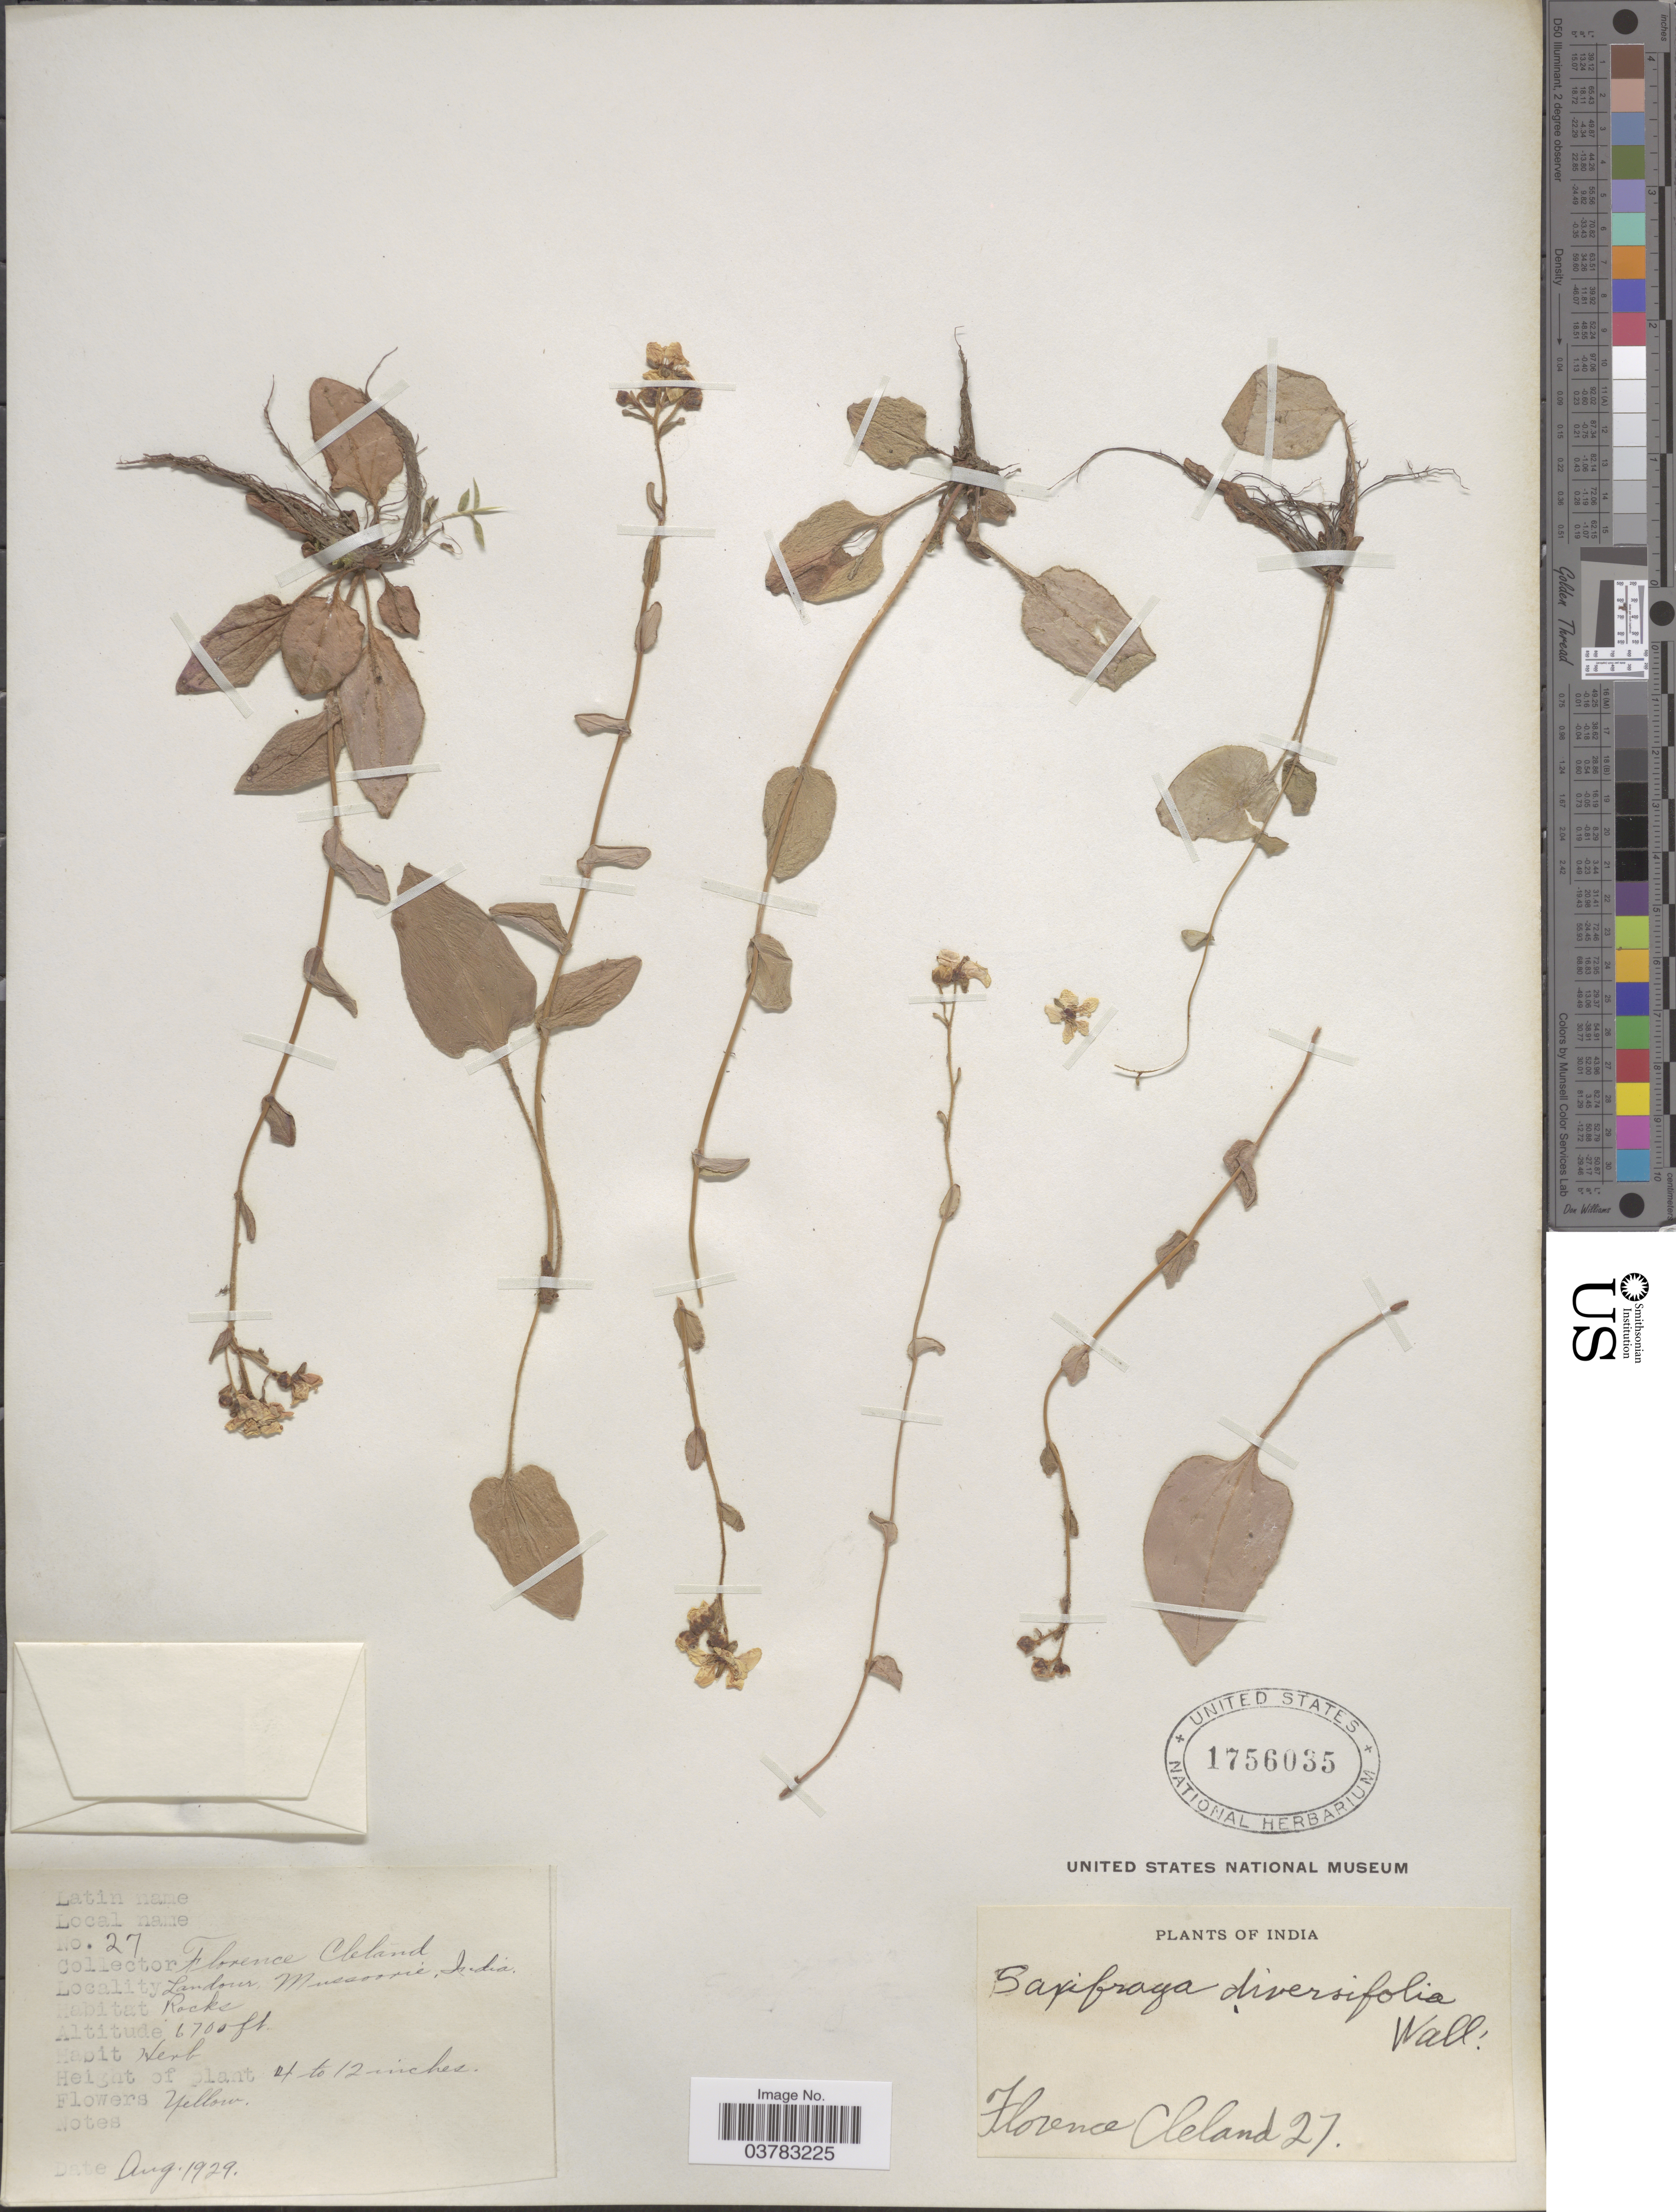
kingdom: Plantae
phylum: Tracheophyta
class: Magnoliopsida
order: Saxifragales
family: Saxifragaceae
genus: Saxifraga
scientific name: Saxifraga diversifolia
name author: Wall.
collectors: F. Cleland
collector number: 27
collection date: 1929-08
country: India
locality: London Mussoorie.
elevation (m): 2042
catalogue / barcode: US 1756035